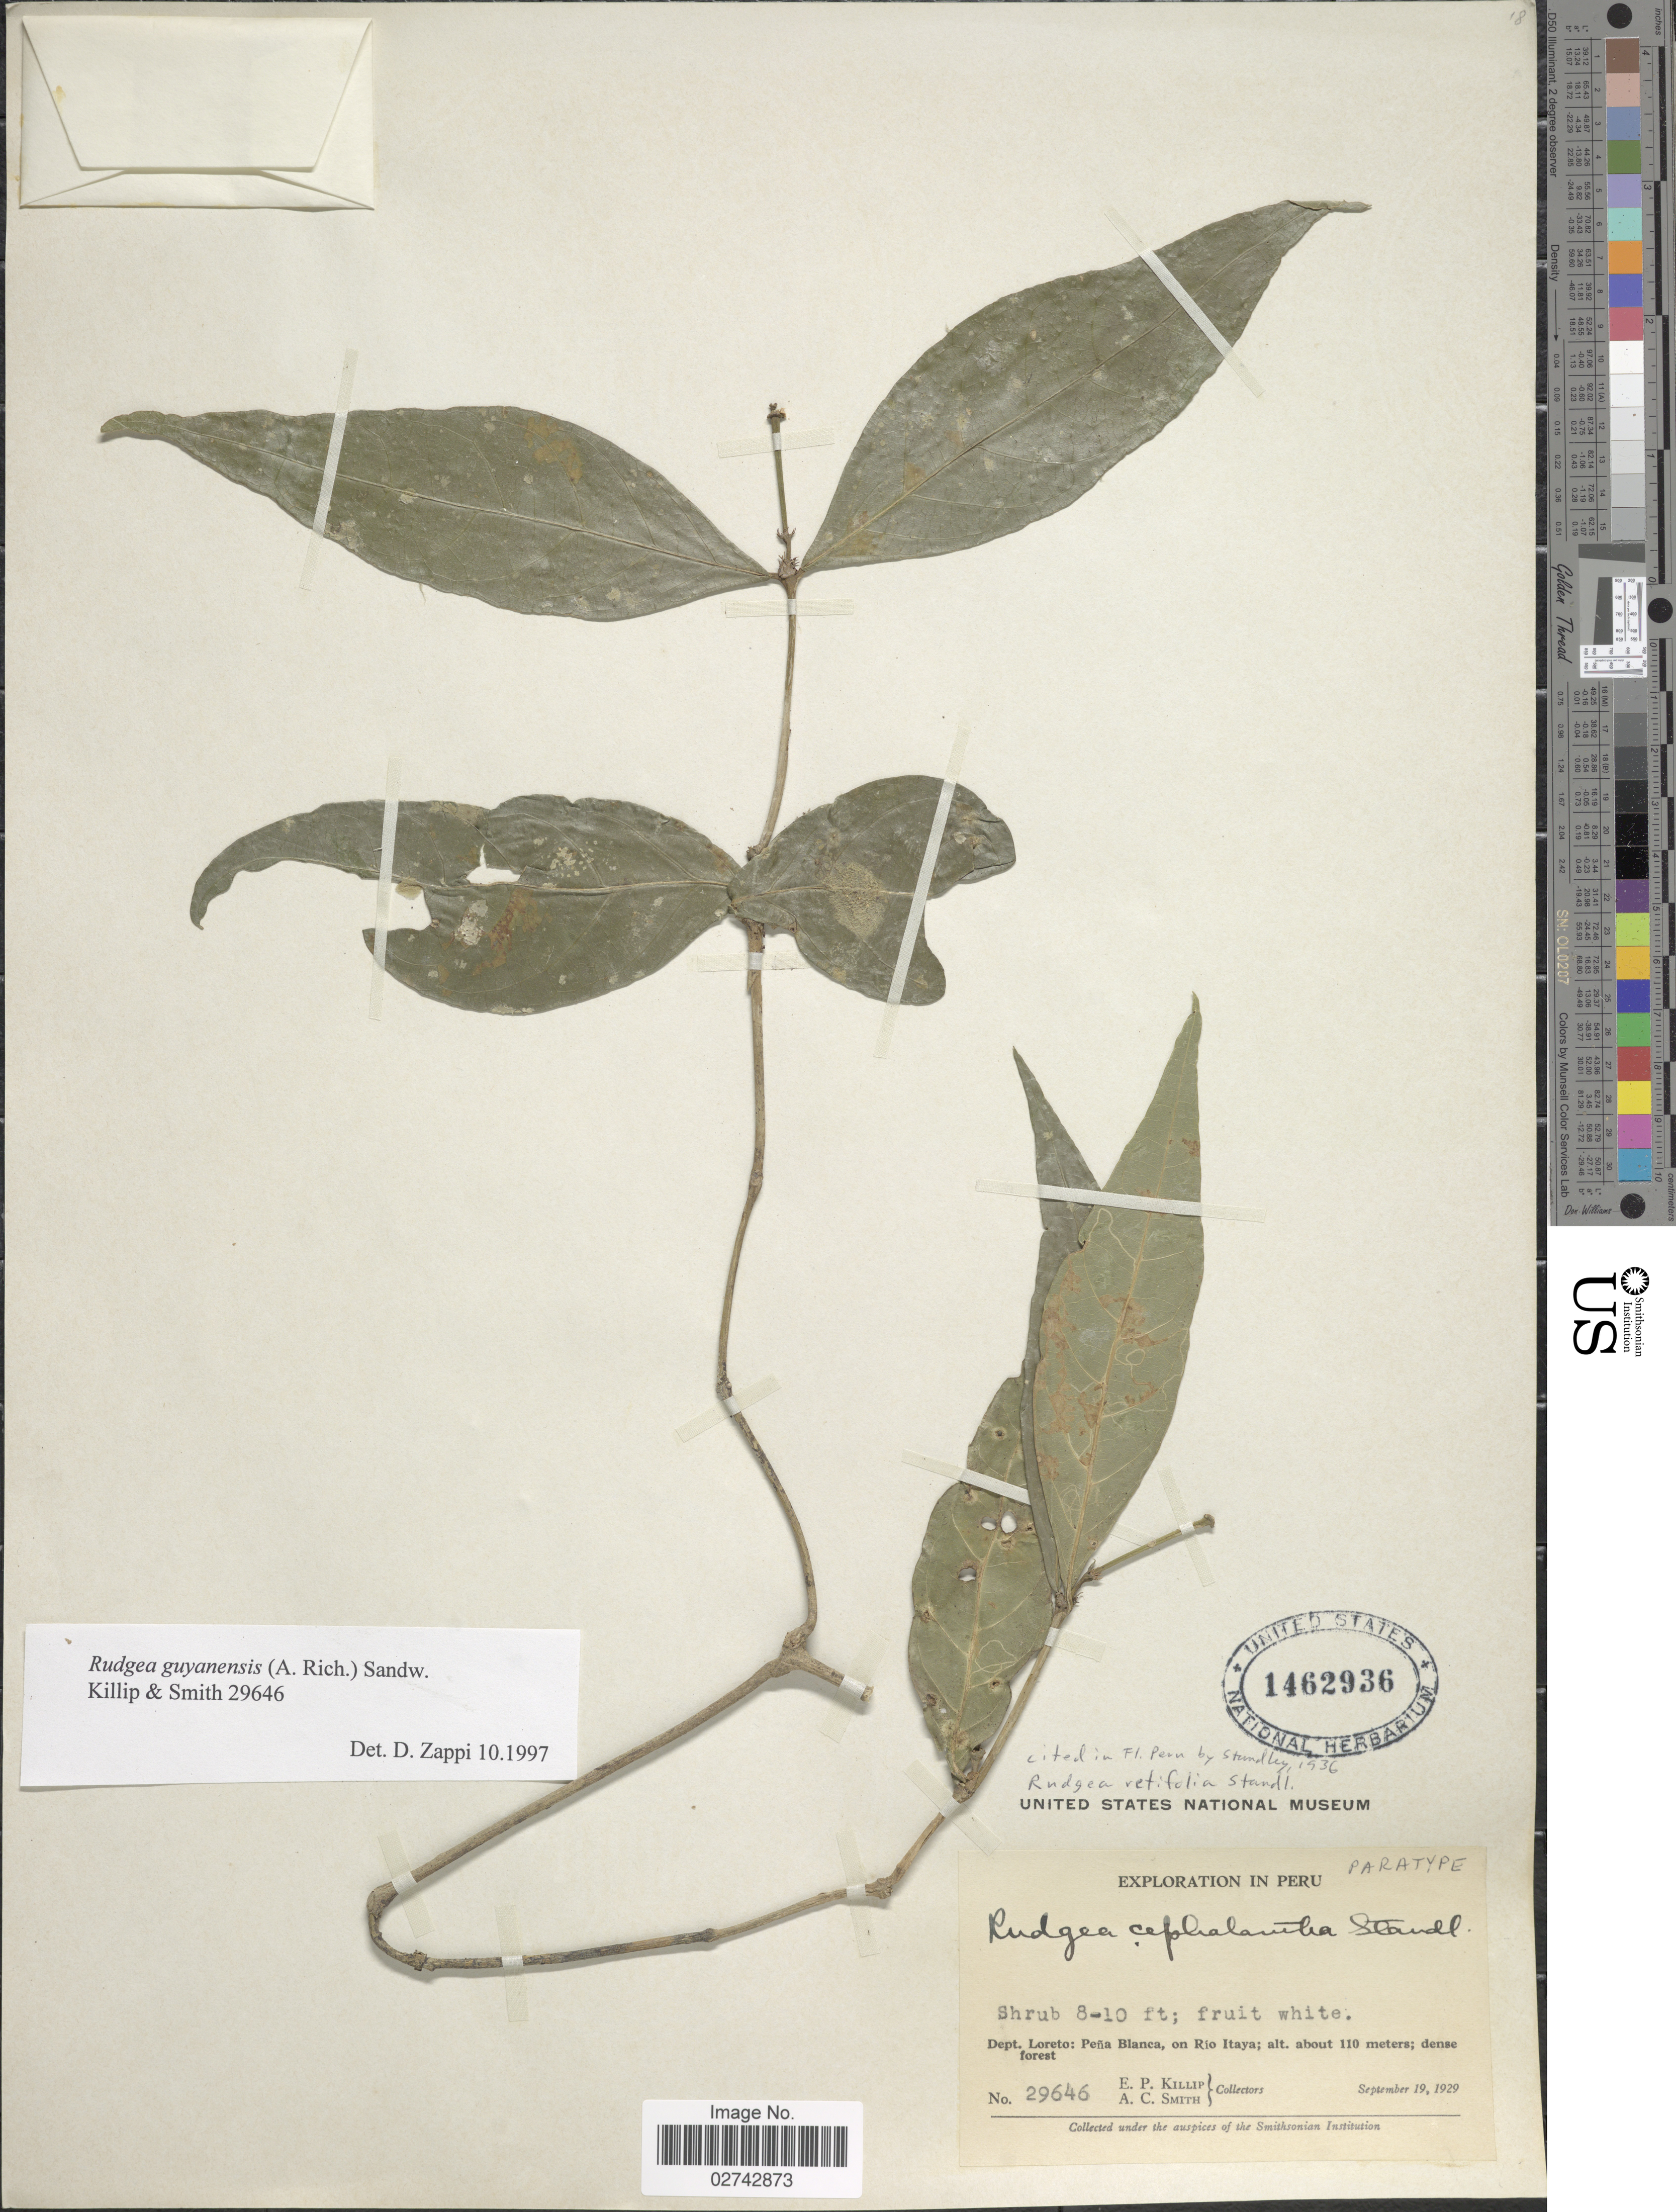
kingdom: Plantae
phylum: Tracheophyta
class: Magnoliopsida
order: Gentianales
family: Rubiaceae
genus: Rudgea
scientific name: Rudgea guyanensis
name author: (A. Rich.) Sandwith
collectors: E. P. Killip & A. C. Smith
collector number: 29646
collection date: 1929-09-19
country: Peru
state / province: Loreto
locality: Pena Blanca, on Rio Itaya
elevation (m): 110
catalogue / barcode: US 1462936